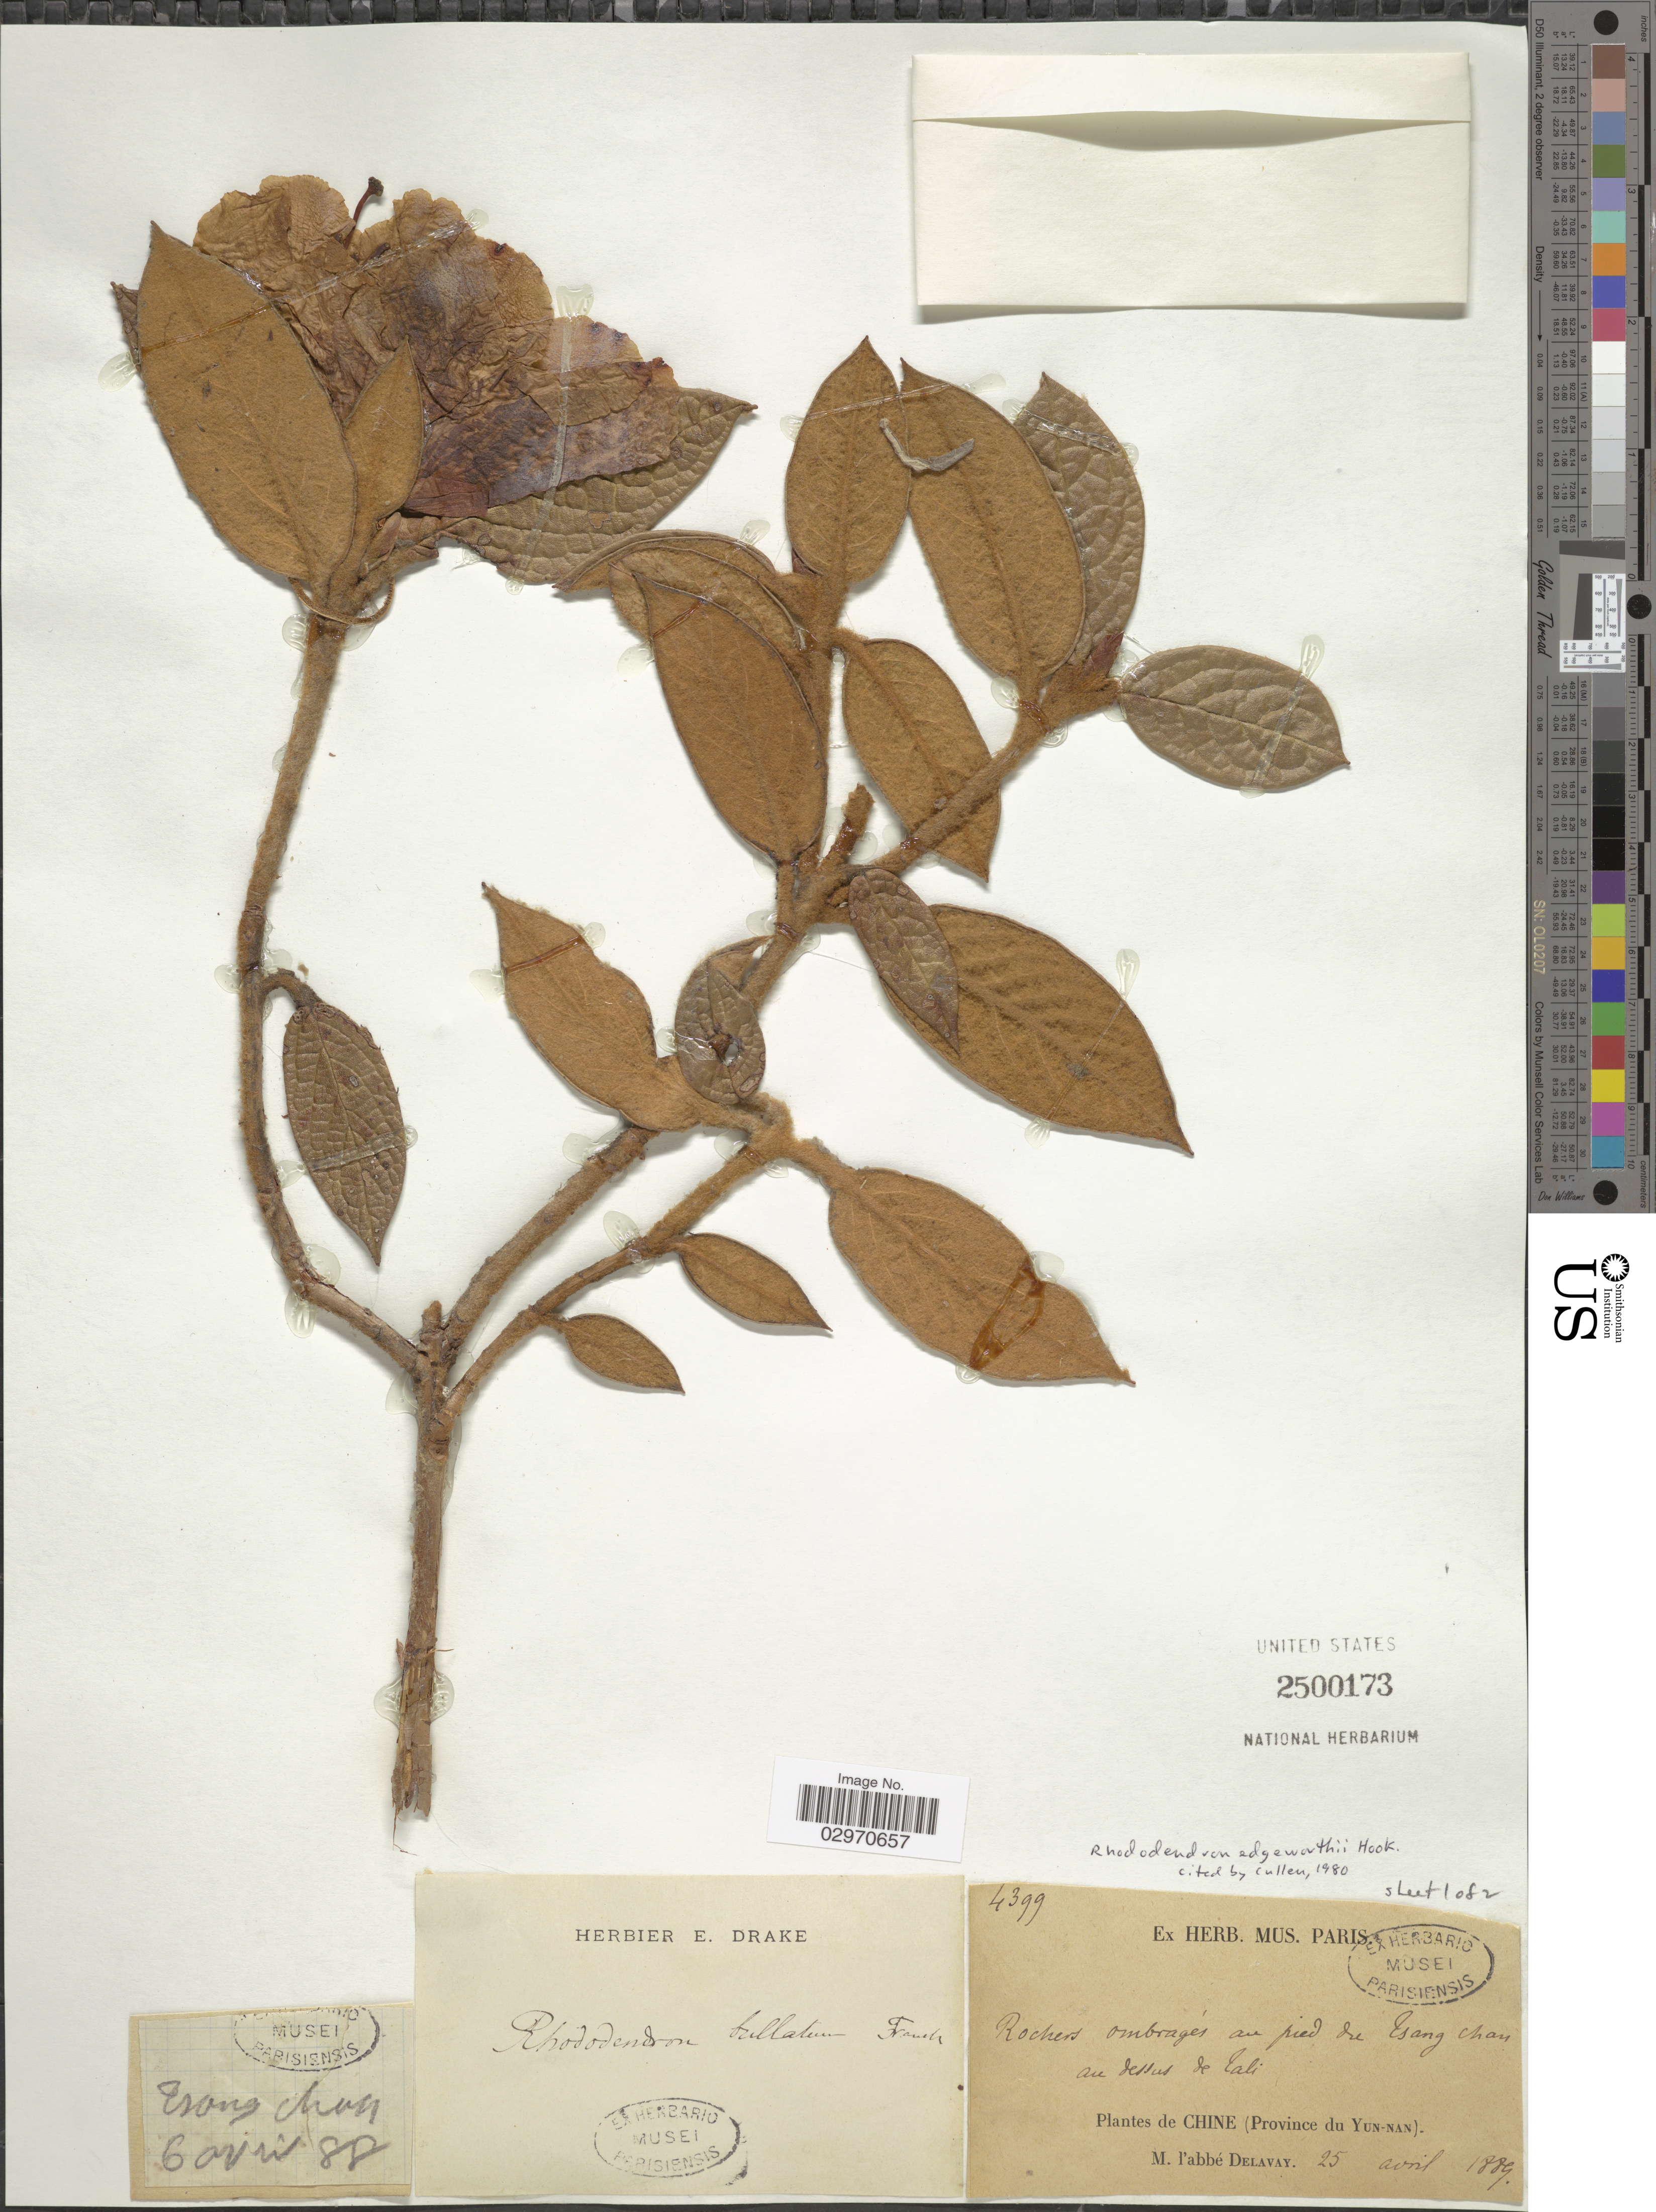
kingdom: Plantae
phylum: Tracheophyta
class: Magnoliopsida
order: Ericales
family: Ericaceae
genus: Rhododendron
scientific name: Rhododendron edgeworthii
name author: Hook.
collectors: P. Delavay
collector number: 4399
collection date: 1889-04-06/1889-04-25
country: China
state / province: Yunnan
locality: Chine (Province du Yun-Nan). Rochers ombragés au pied du Tsang Chan Au dessus de Tali.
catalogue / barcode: US 2500173